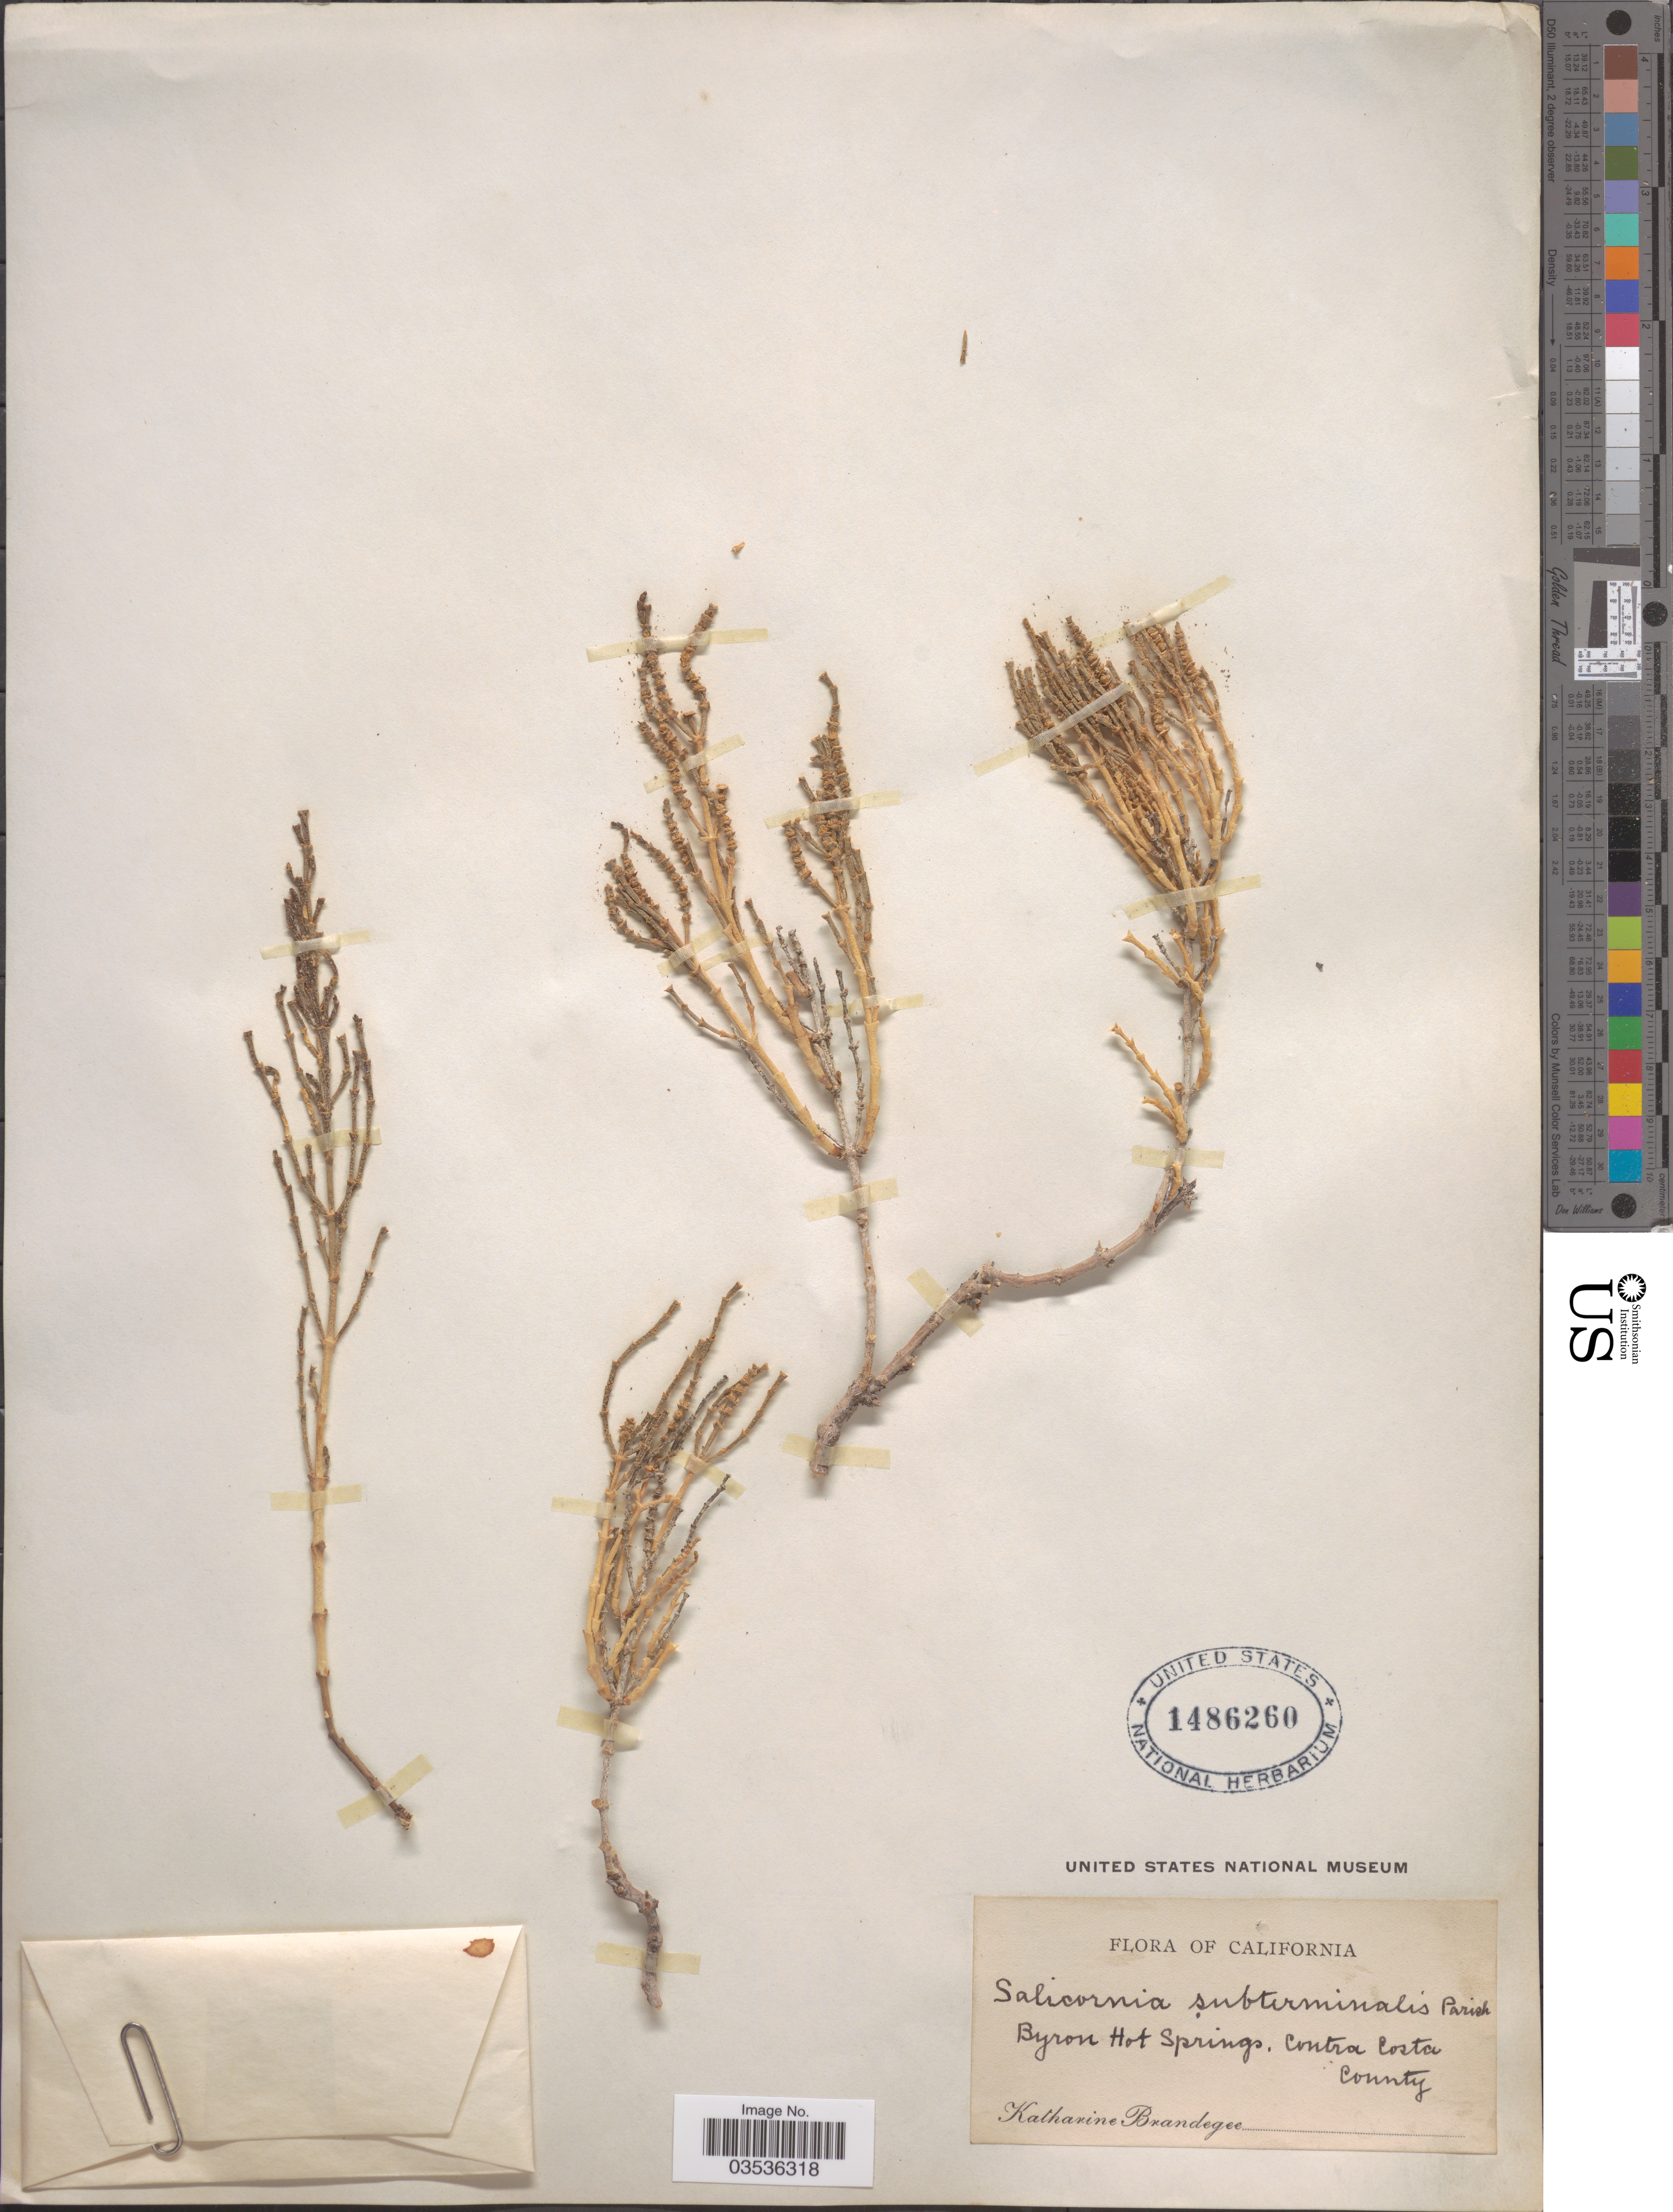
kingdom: Plantae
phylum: Tracheophyta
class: Magnoliopsida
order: Caryophyllales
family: Amaranthaceae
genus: Arthroceras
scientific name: Arthroceras subterminale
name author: (Parish) Piirainen & G. Kadereit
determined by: Strong, Mark T., (BOT), Smithsonian Institution - National Museum of Natural History (UNITED STATES)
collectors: M. K. Brandegee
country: United States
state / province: California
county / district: Contra Costa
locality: Byron Hot Springs, Contra Costa County.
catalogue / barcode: US 1486260